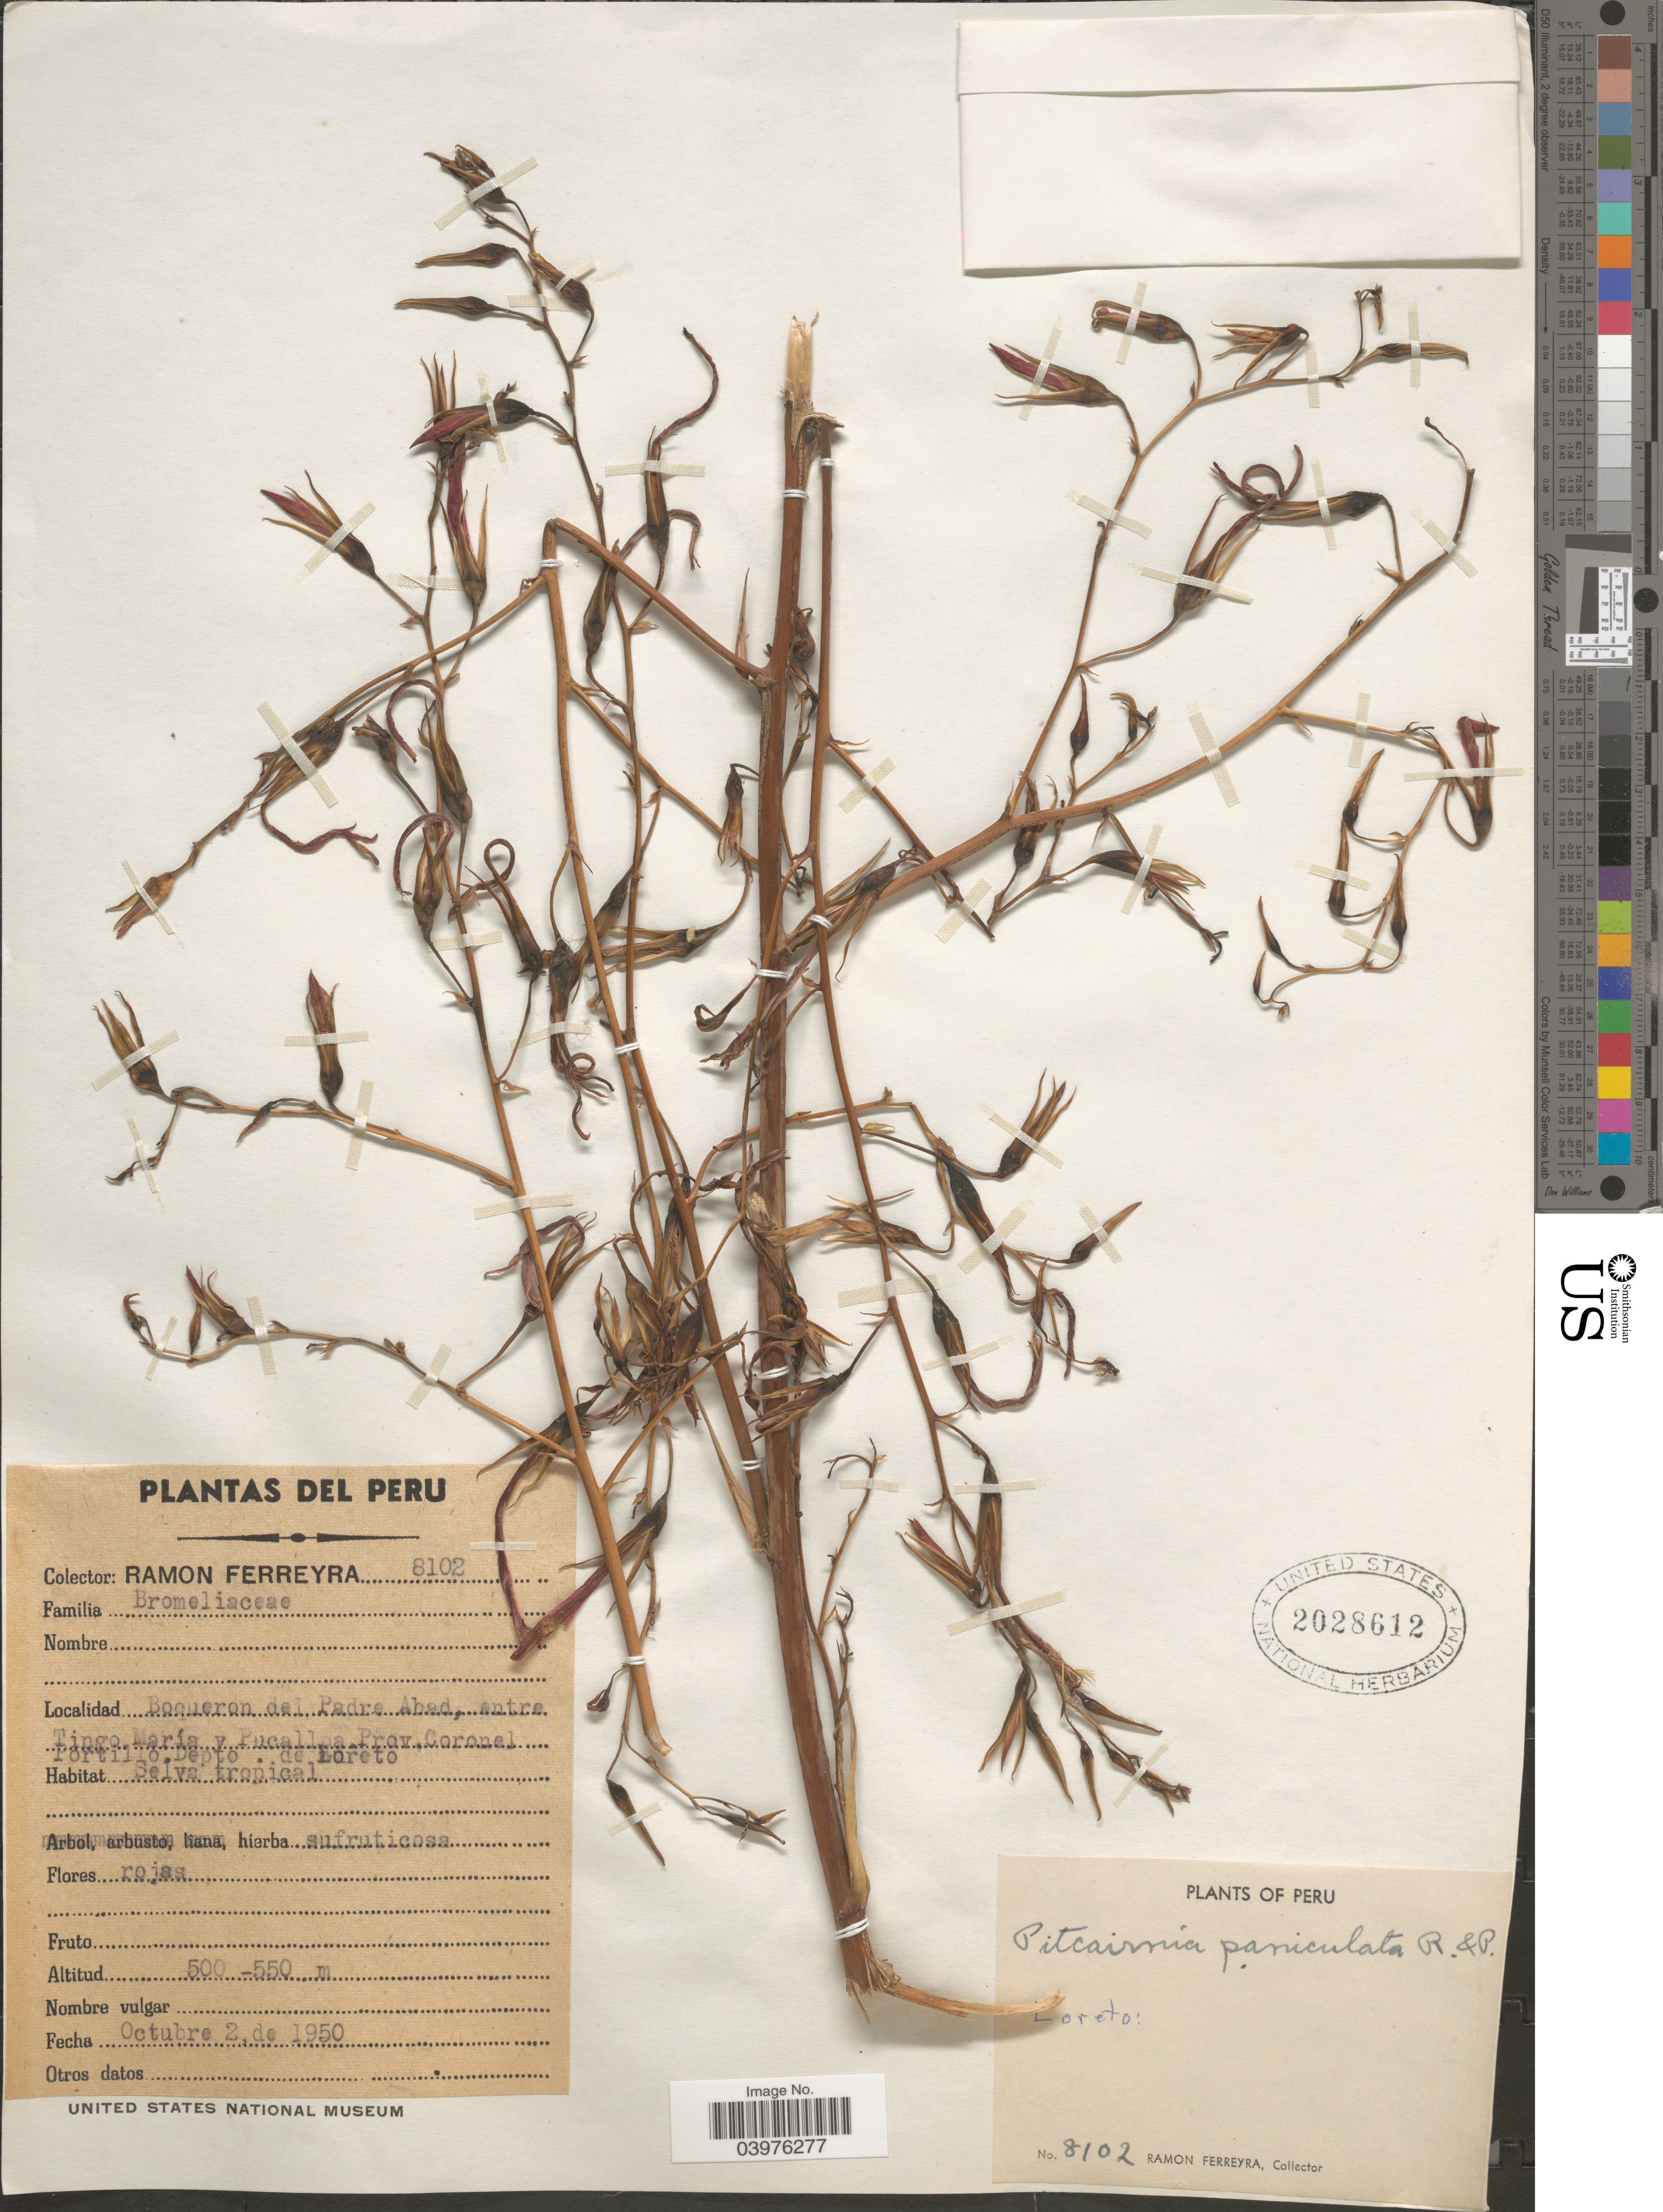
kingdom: Plantae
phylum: Tracheophyta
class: Liliopsida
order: Poales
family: Bromeliaceae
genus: Pitcairnia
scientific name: Pitcairnia paniculata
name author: (Ruiz & Pav.) Ruiz & Pav.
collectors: R. A. Ferreyra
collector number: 8102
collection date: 1950-10-02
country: Peru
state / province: Loreto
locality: Boqueron del Padre Abad, entre Tingo María y Pucallpa. Prov. Coronel Portillo. Depto. de Loreto. Loreto.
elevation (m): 500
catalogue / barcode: US 2028612